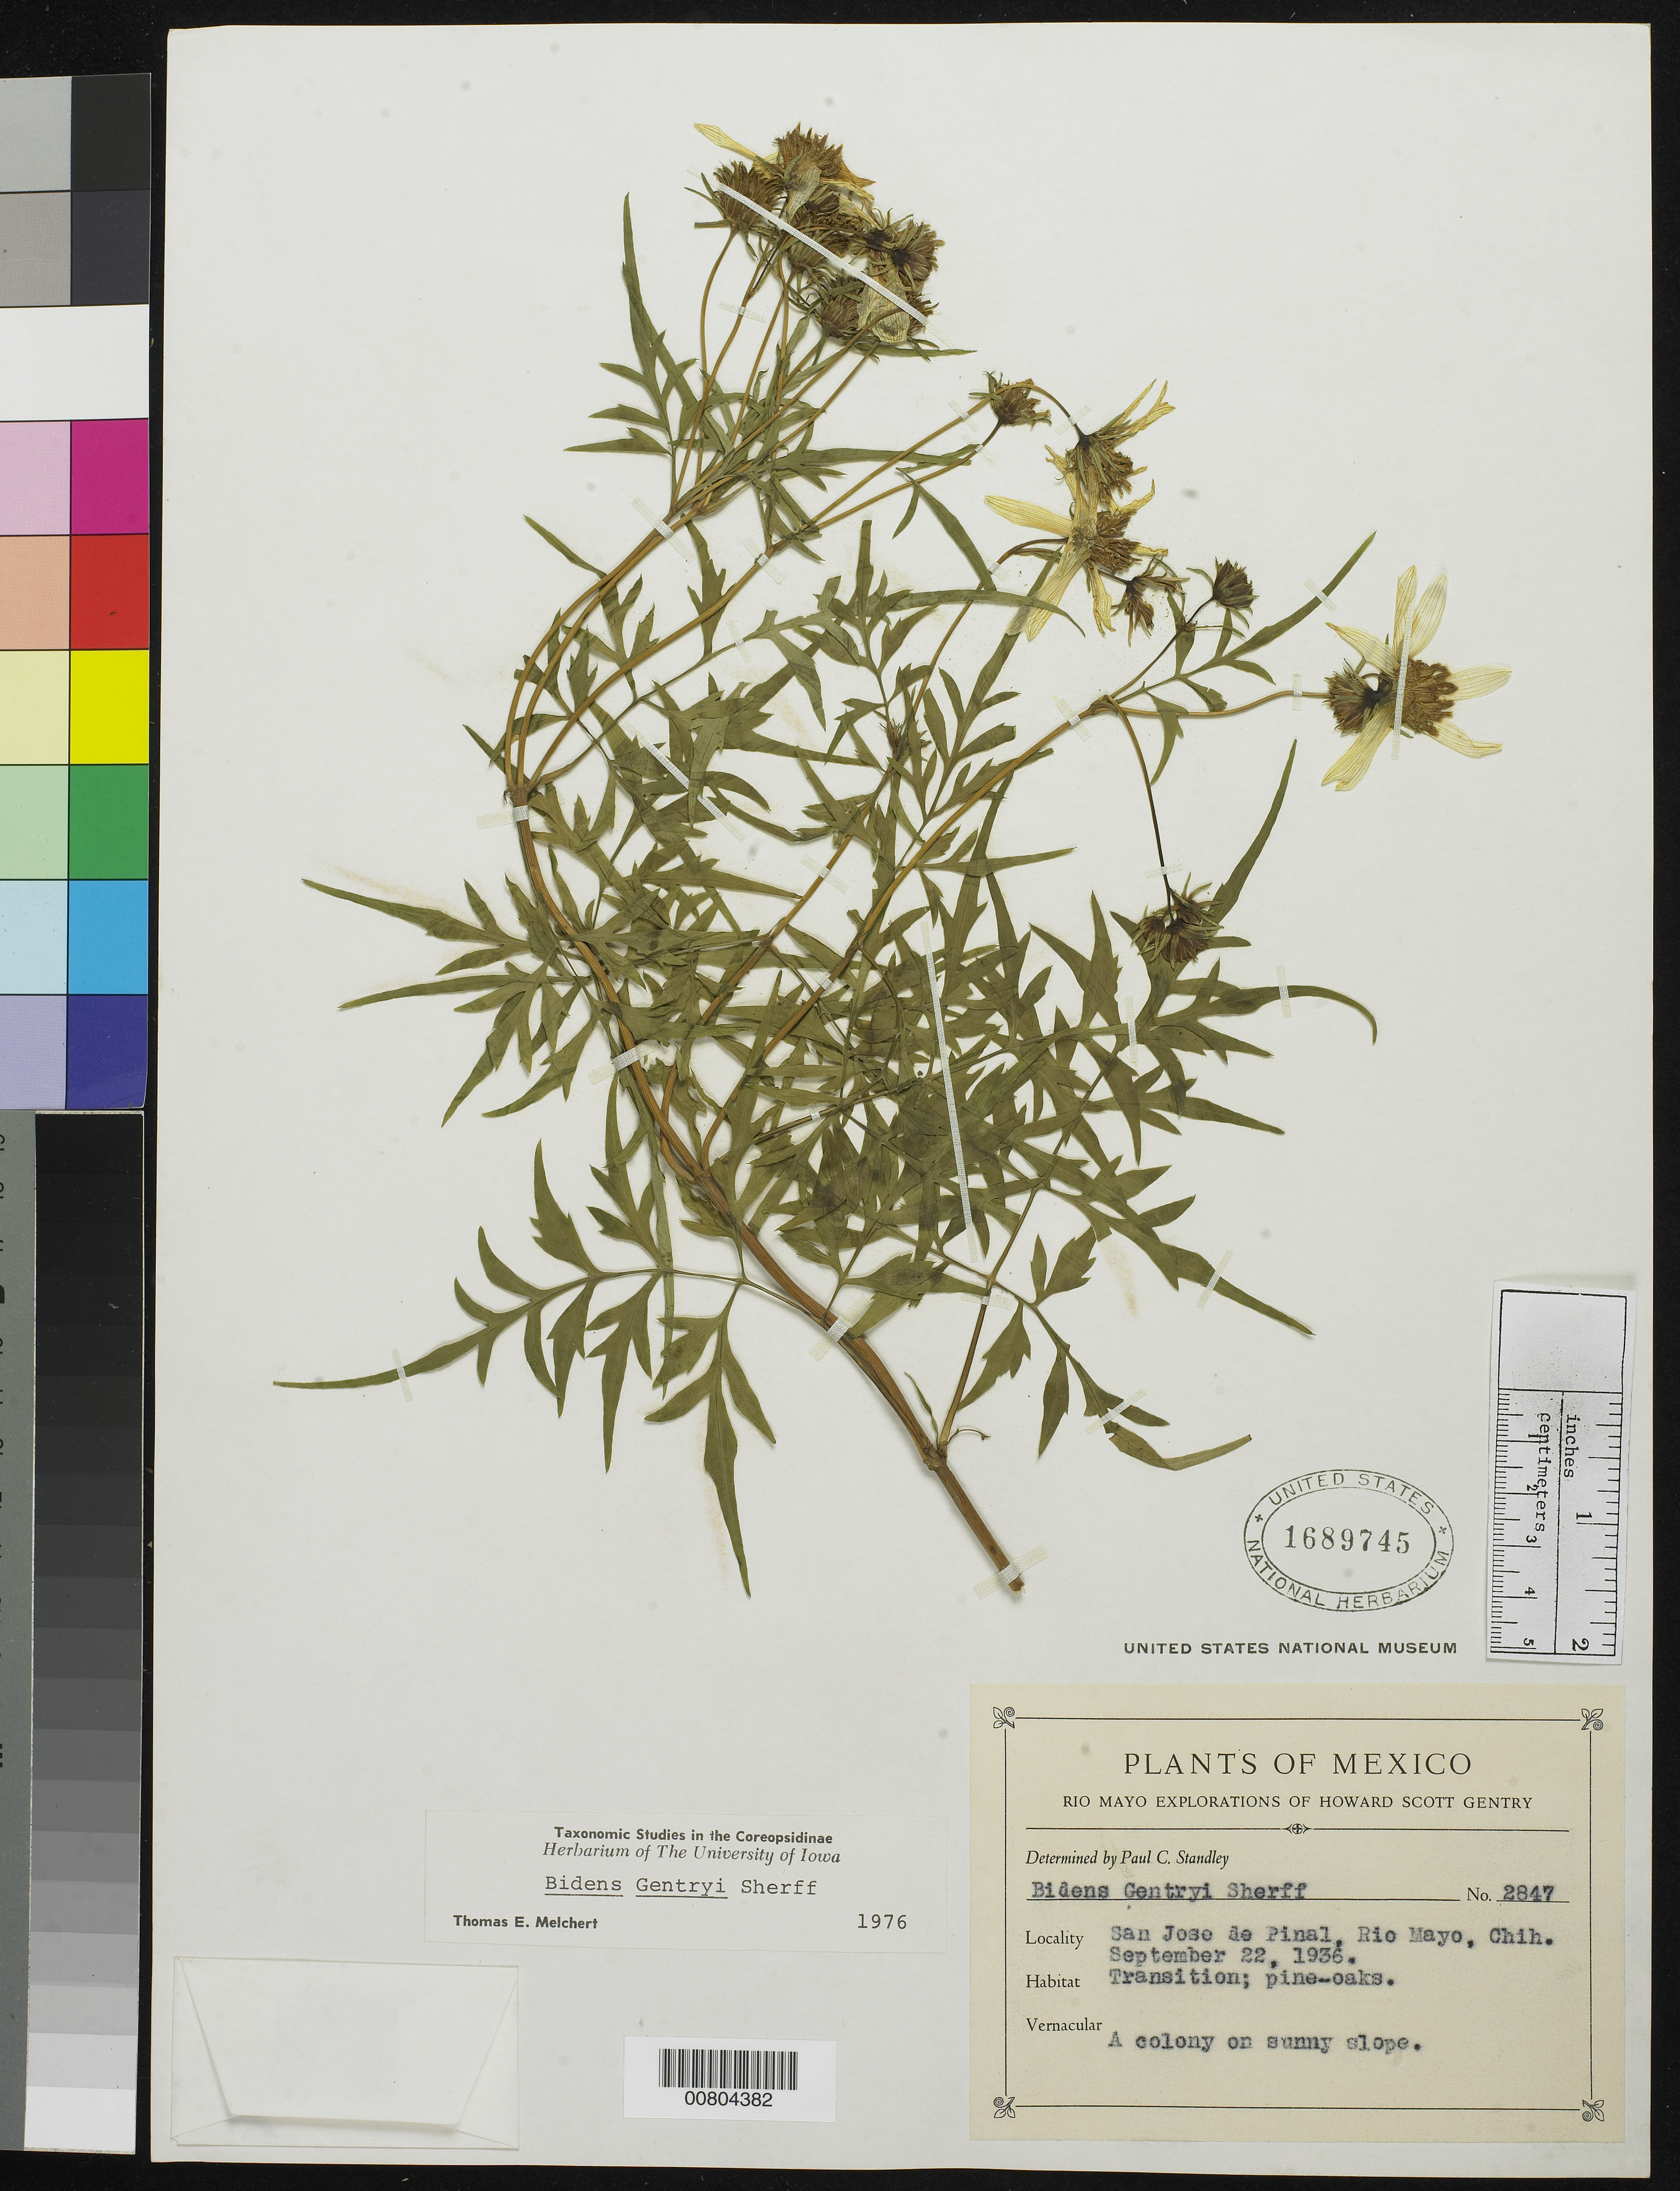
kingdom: Plantae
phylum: Tracheophyta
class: Magnoliopsida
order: Asterales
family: Asteraceae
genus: Bidens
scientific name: Bidens gentryi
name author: Sherff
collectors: H. S. Gentry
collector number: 2847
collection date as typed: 22 Sep 1936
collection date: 1936-09-22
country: Mexico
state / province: Chihuahua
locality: San José de Oinal, Rio Mayo, Chihuahua.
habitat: Transition; Pine-Oaks. A colony on sunnt slope.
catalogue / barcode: US 1689745